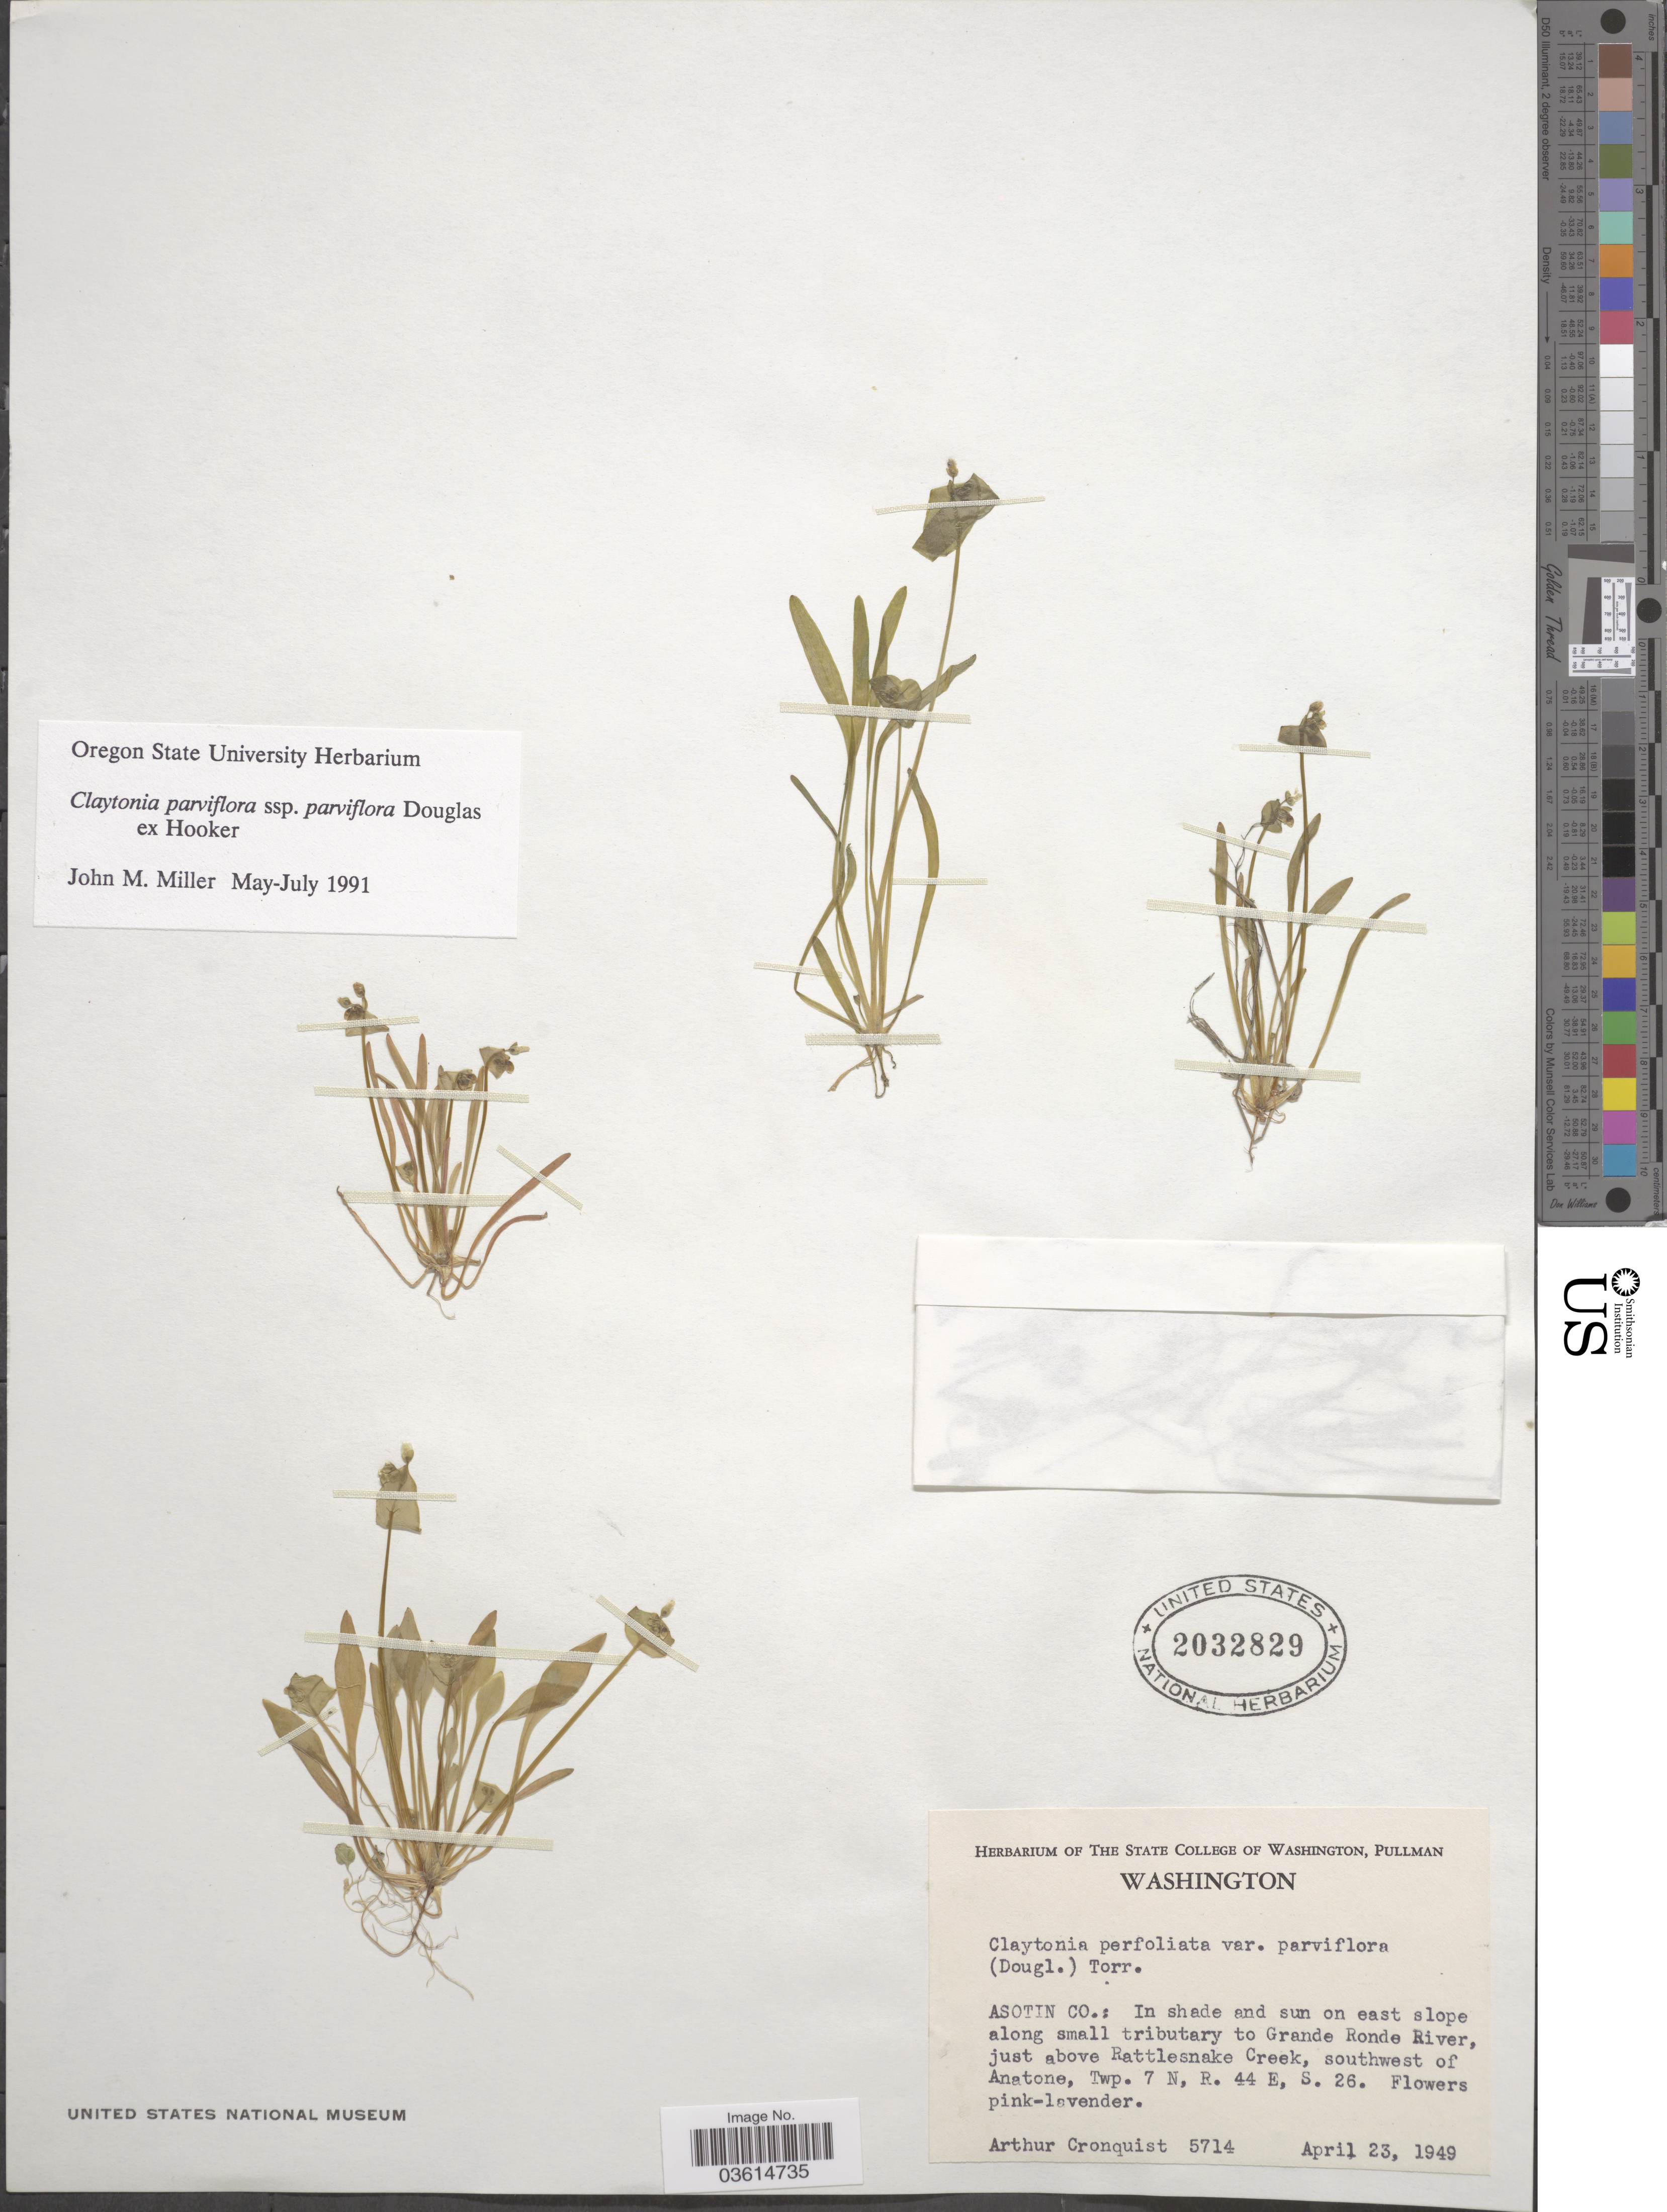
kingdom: Plantae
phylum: Tracheophyta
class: Magnoliopsida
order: Caryophyllales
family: Montiaceae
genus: Claytonia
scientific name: Claytonia parviflora subsp. parviflora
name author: Douglas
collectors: A. J. Cronquist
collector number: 5714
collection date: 1949-04-23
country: United States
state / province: Washington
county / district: Asotin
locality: Asotin Co.: In shade and sun on east slope along small tributary to Grande Ronde River, just above Rattlesnake Creek, southwest of Anatone, Twp. 7 N, R. 44 E, S. 26.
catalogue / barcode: US 2032829